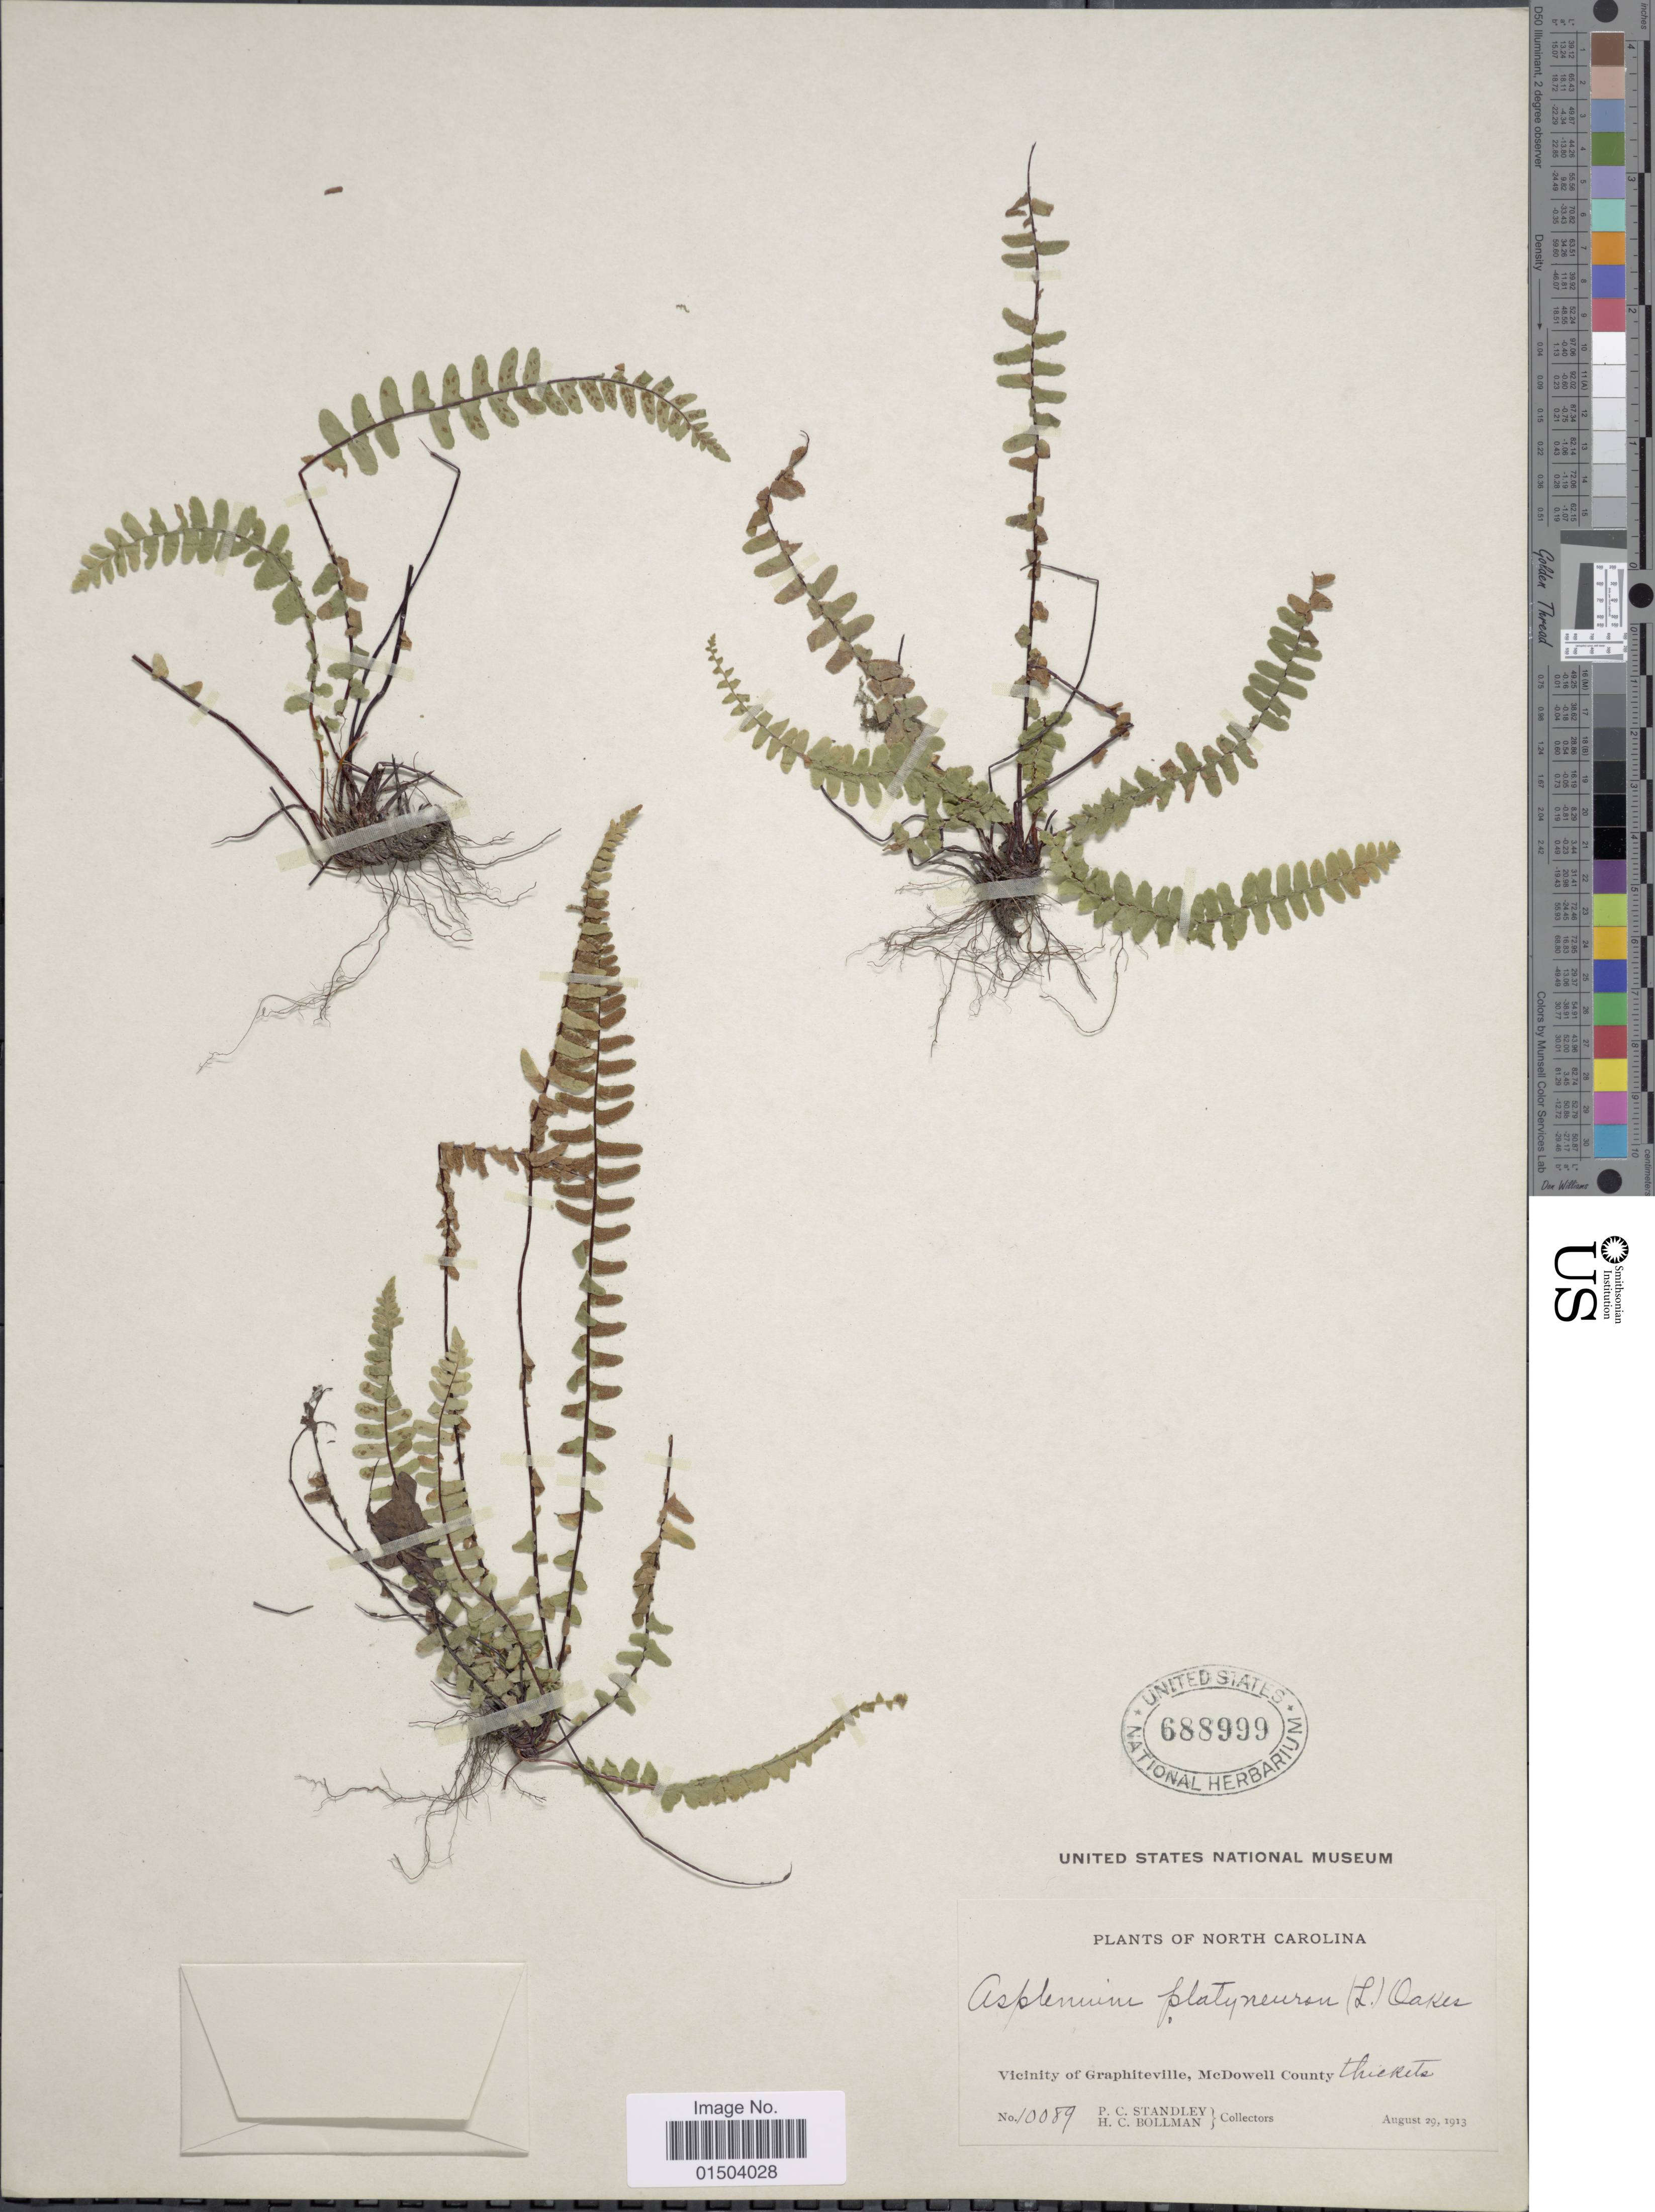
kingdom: Plantae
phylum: Tracheophyta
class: Polypodiopsida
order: Polypodiales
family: Aspleniaceae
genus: Asplenium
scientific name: Asplenium platyneuron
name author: (L.) Britton, Stearns & Poggenb.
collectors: P. C. Standley & H. C. Bollman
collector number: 10089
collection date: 1913-08-29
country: United States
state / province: North Carolina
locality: Vicinity of Graphiteville, McDowell County thickets.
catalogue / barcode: US 688999